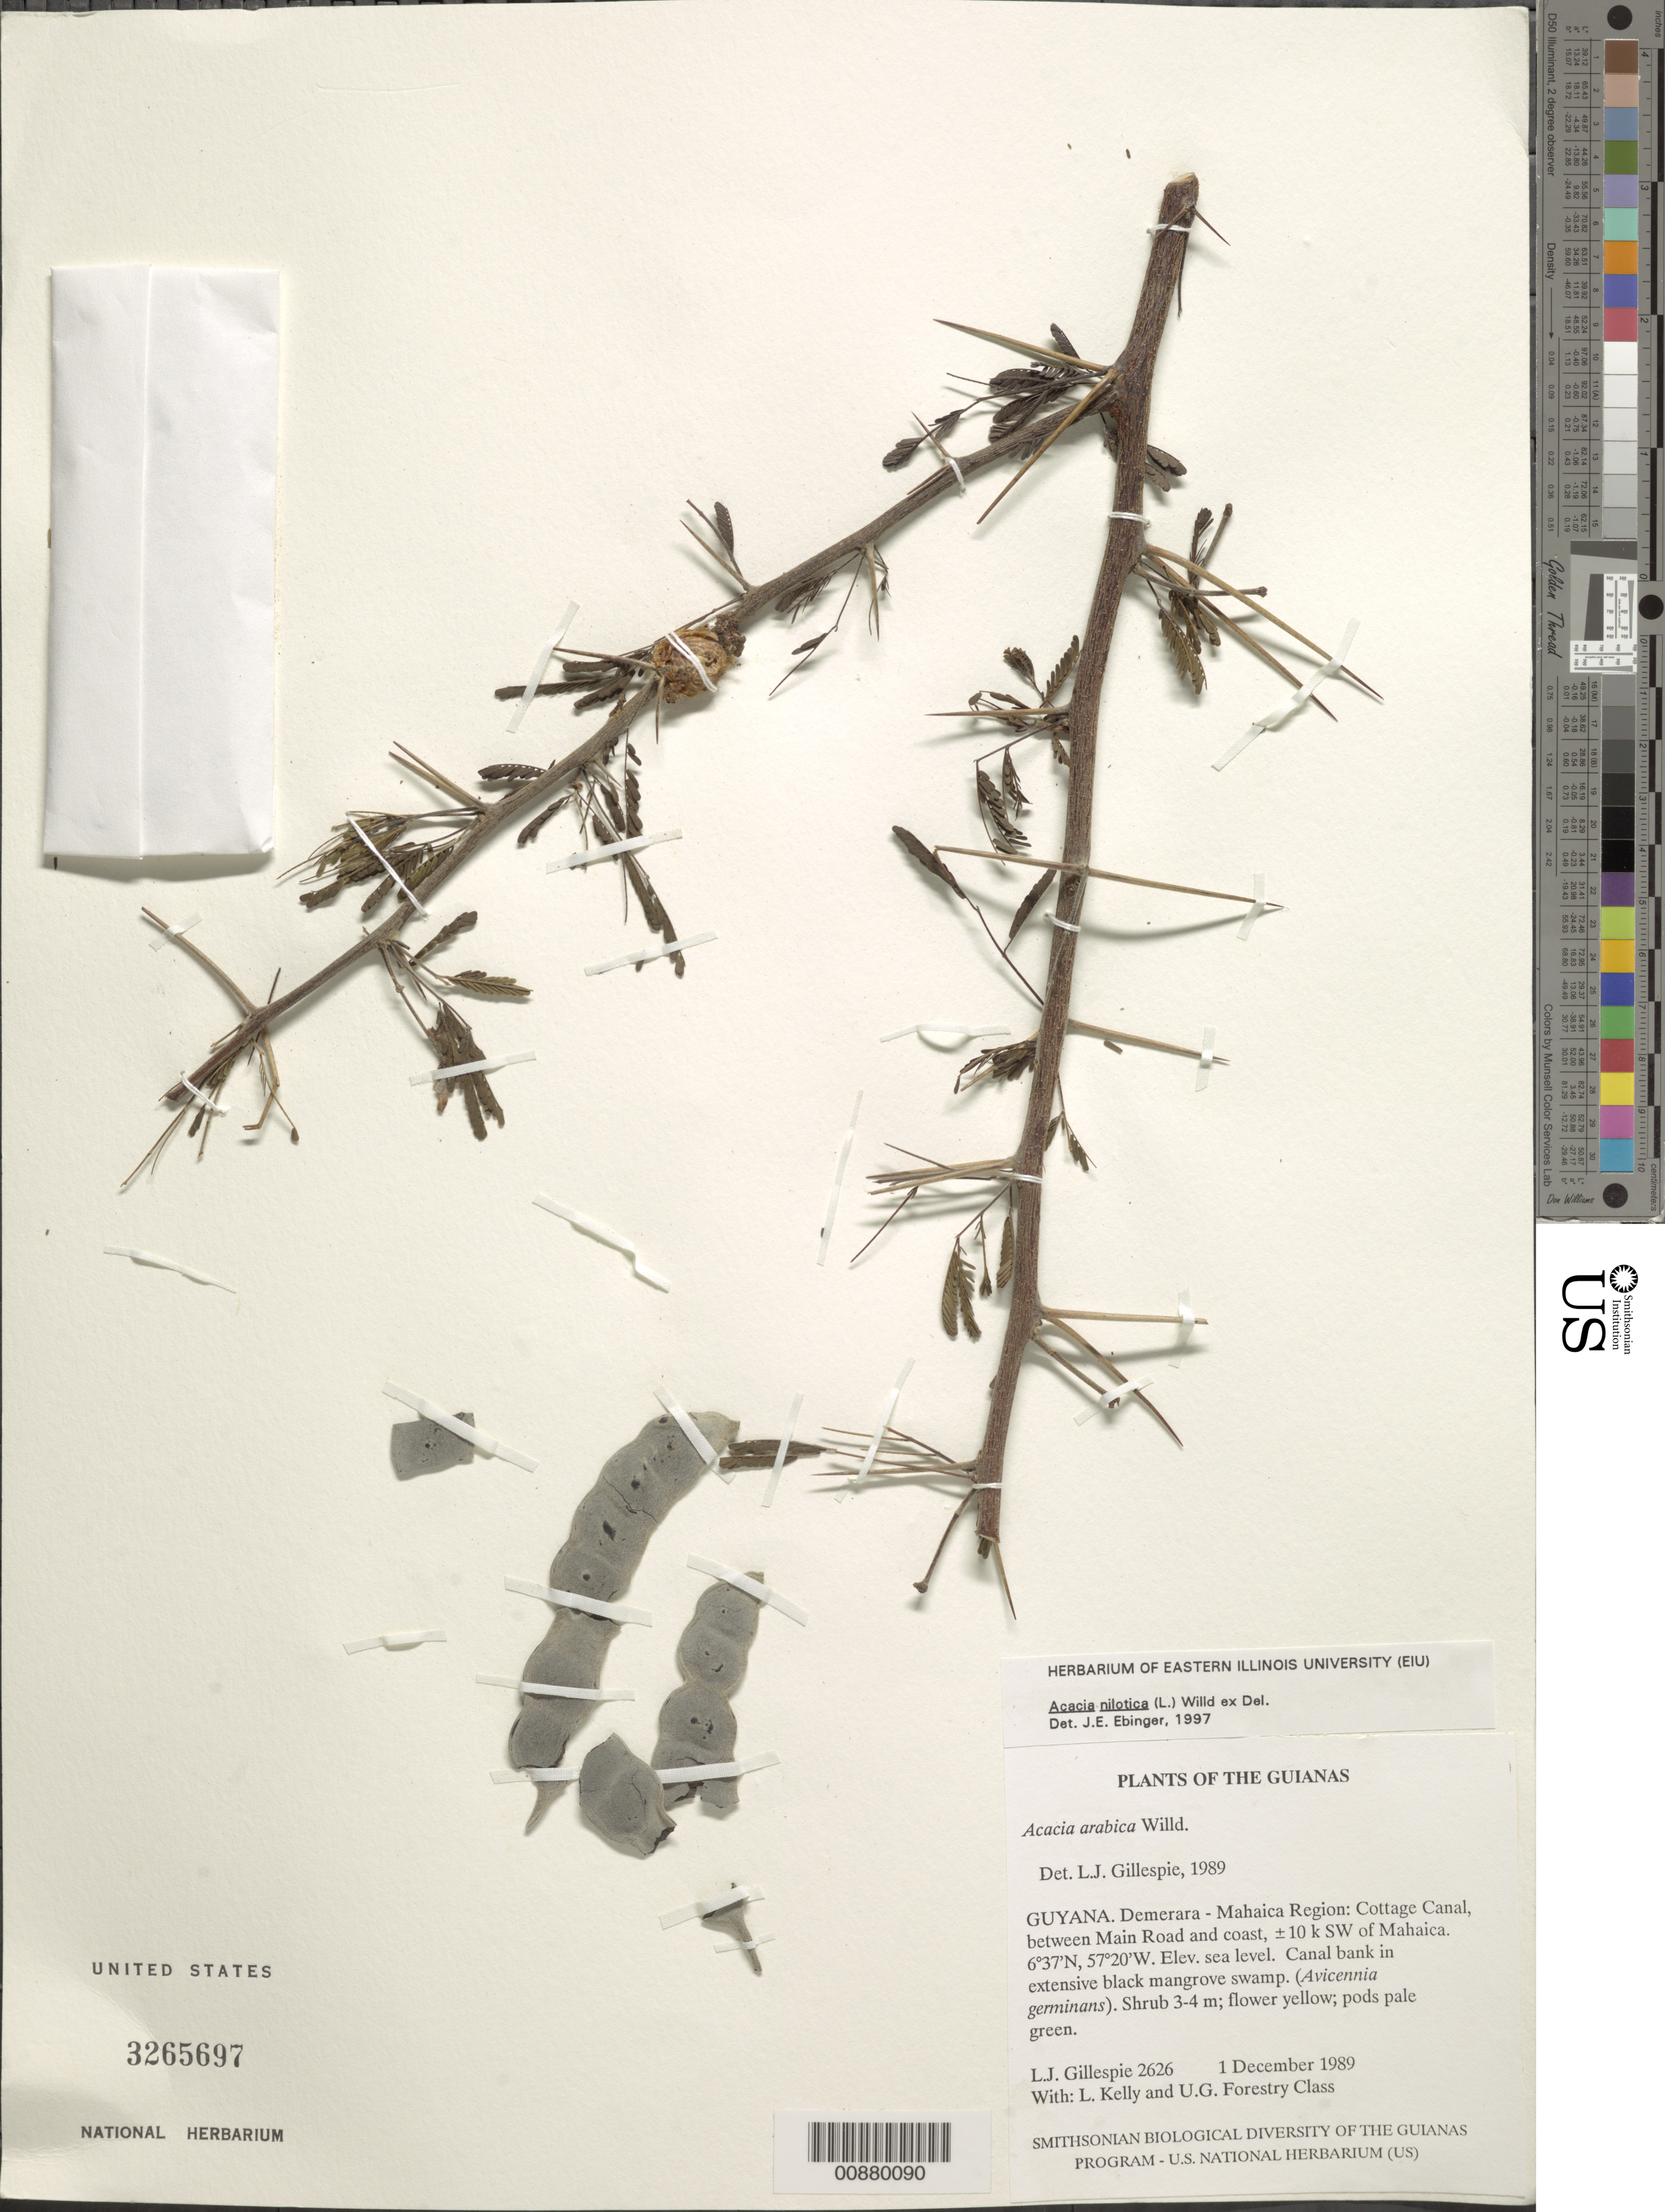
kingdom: Plantae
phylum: Tracheophyta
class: Magnoliopsida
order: Fabales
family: Fabaceae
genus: Vachellia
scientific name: Vachellia nilotica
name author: (L.) P.J.H. Hurter & Mabb.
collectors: L. J. Gillespie, L. M. Kelly & U.G. Forestry Class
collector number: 2626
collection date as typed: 1 December 1989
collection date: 1989-12-01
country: Guyana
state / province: Demerara-Mahaica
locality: Cottage Canal, between Main Road and coast, ±10 k SW of Mahaica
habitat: Canal bank in extensive black mangrove swamp. (Avicennia germinans)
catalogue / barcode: US 3265697